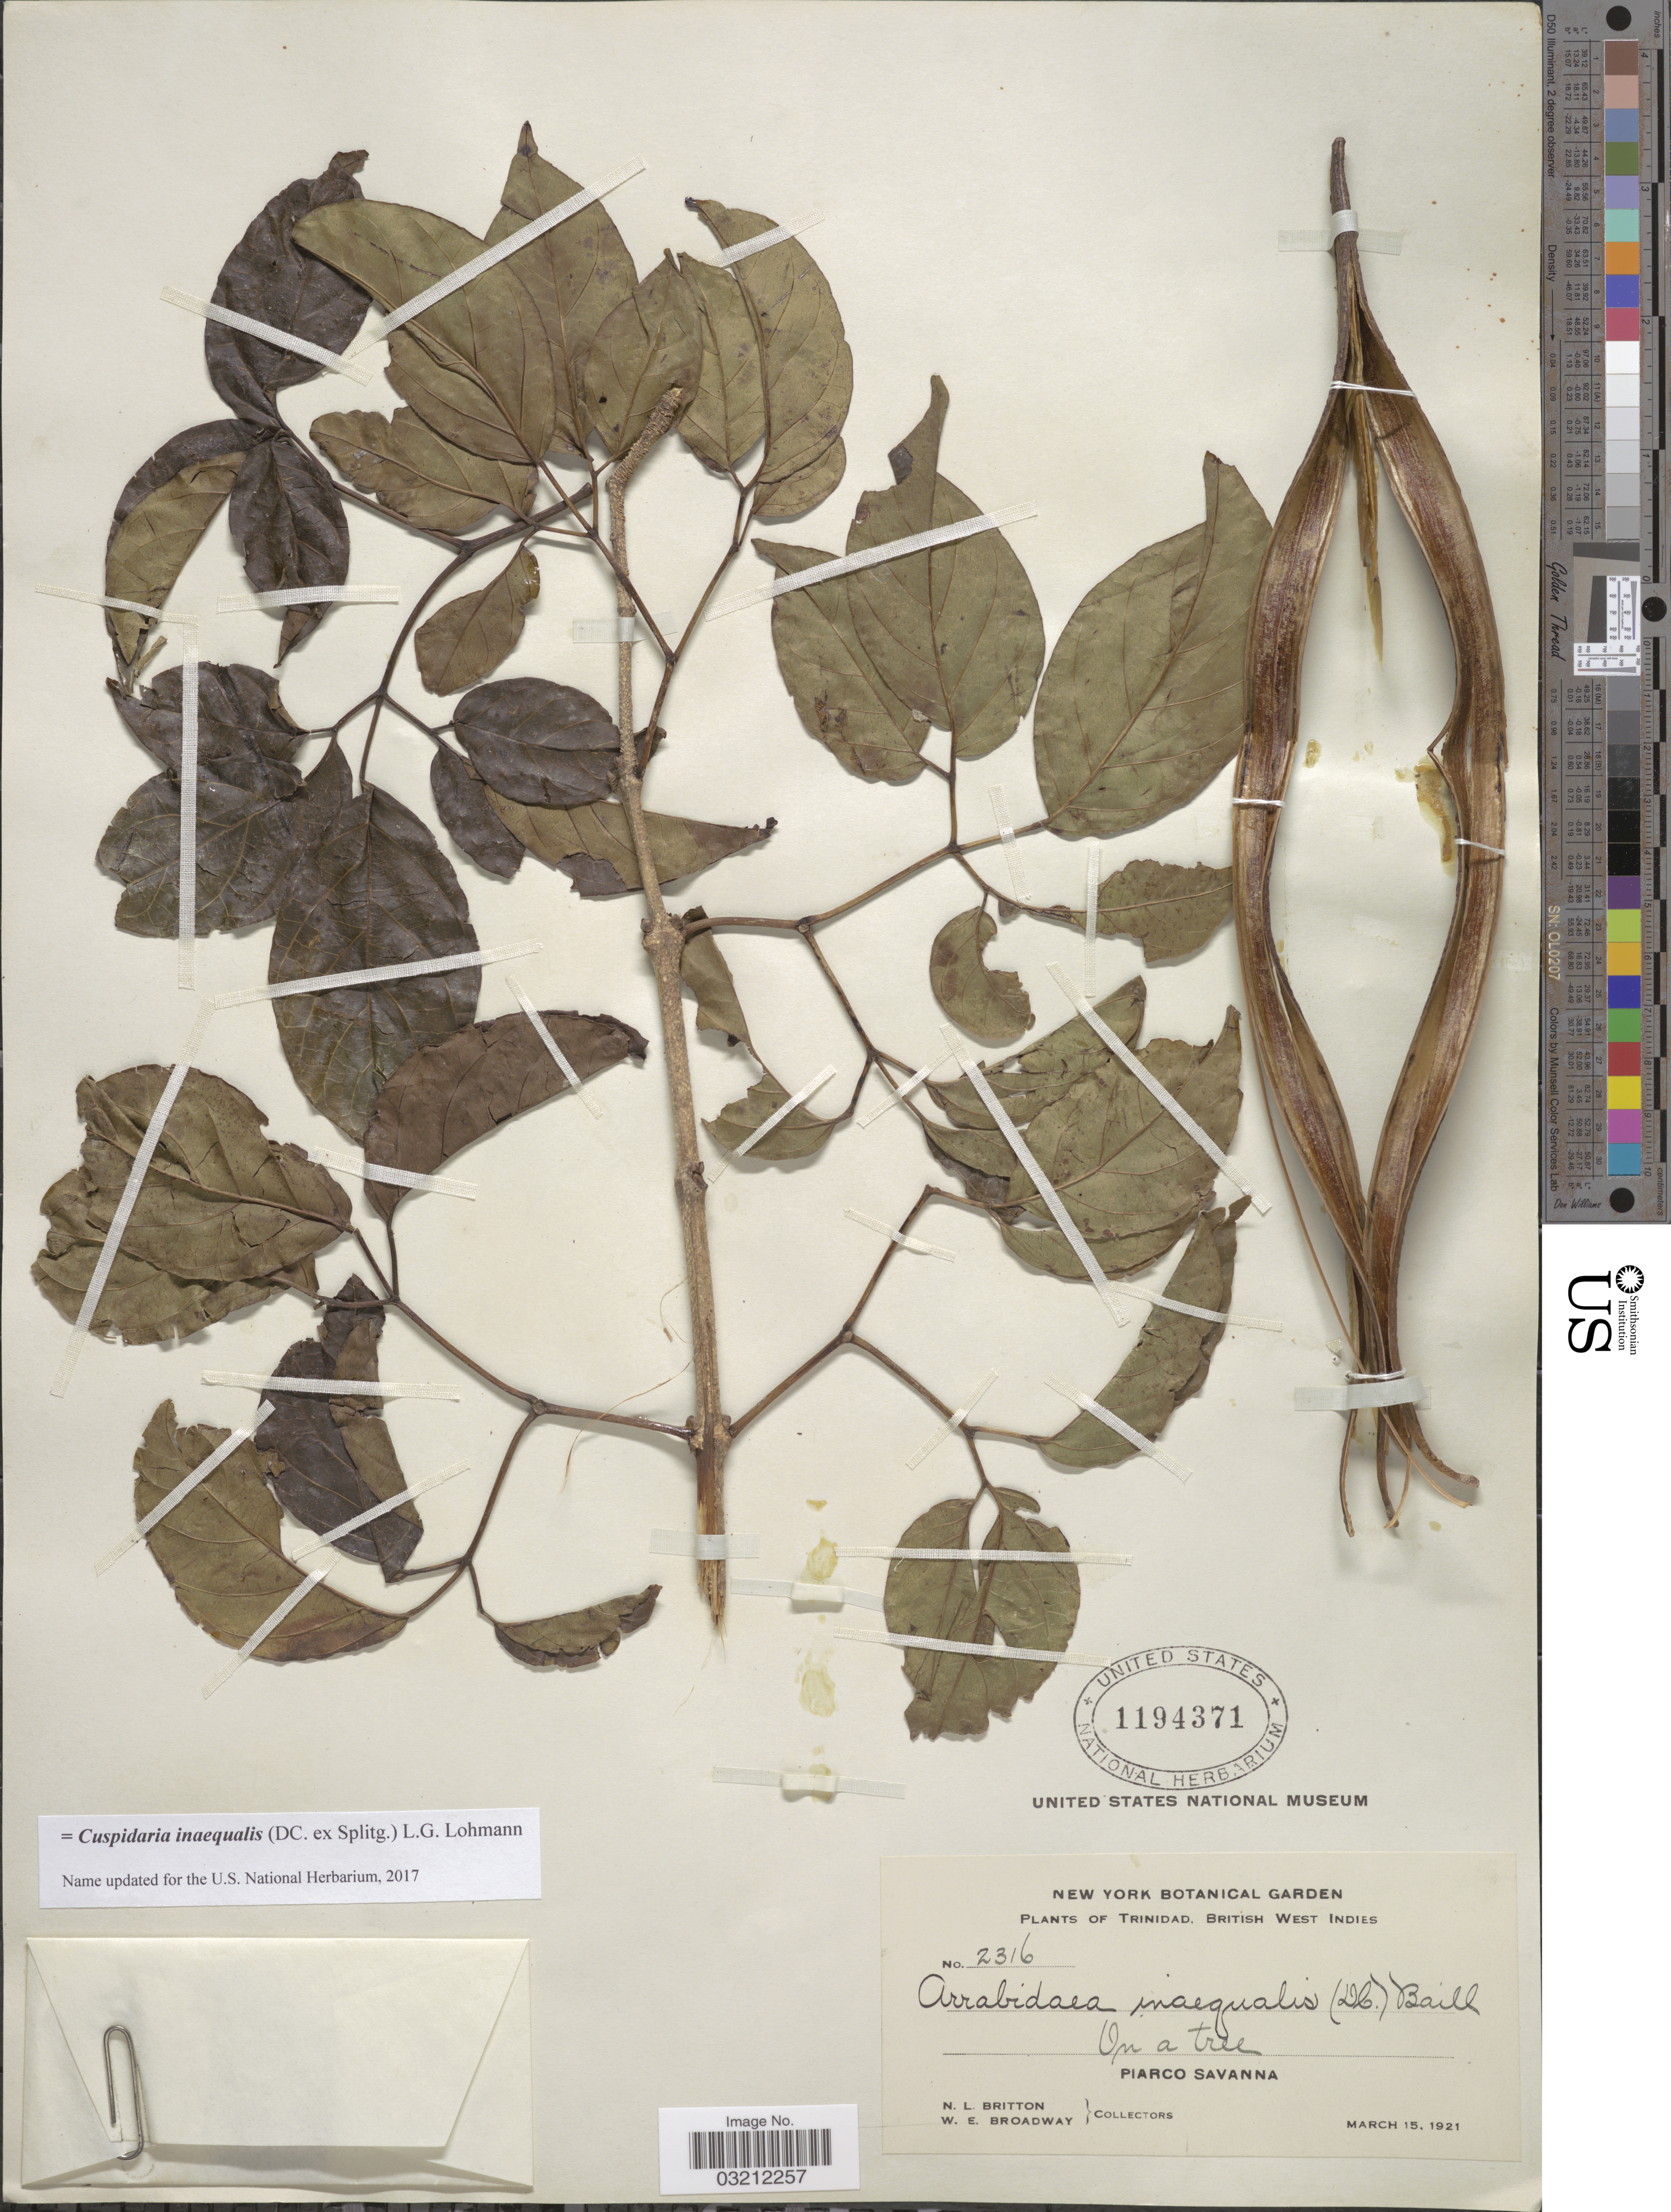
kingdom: Plantae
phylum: Tracheophyta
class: Magnoliopsida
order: Lamiales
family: Bignoniaceae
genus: Cuspidaria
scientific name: Cuspidaria inaequalis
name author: (Splitg.) L.G. Lohmann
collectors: N. Britton & W. E. Broadway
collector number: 2316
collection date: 1921-03-15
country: Trinidad and Tobago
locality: Trinidad, British West Indies. Piarco Savanna.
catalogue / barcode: US 1194371